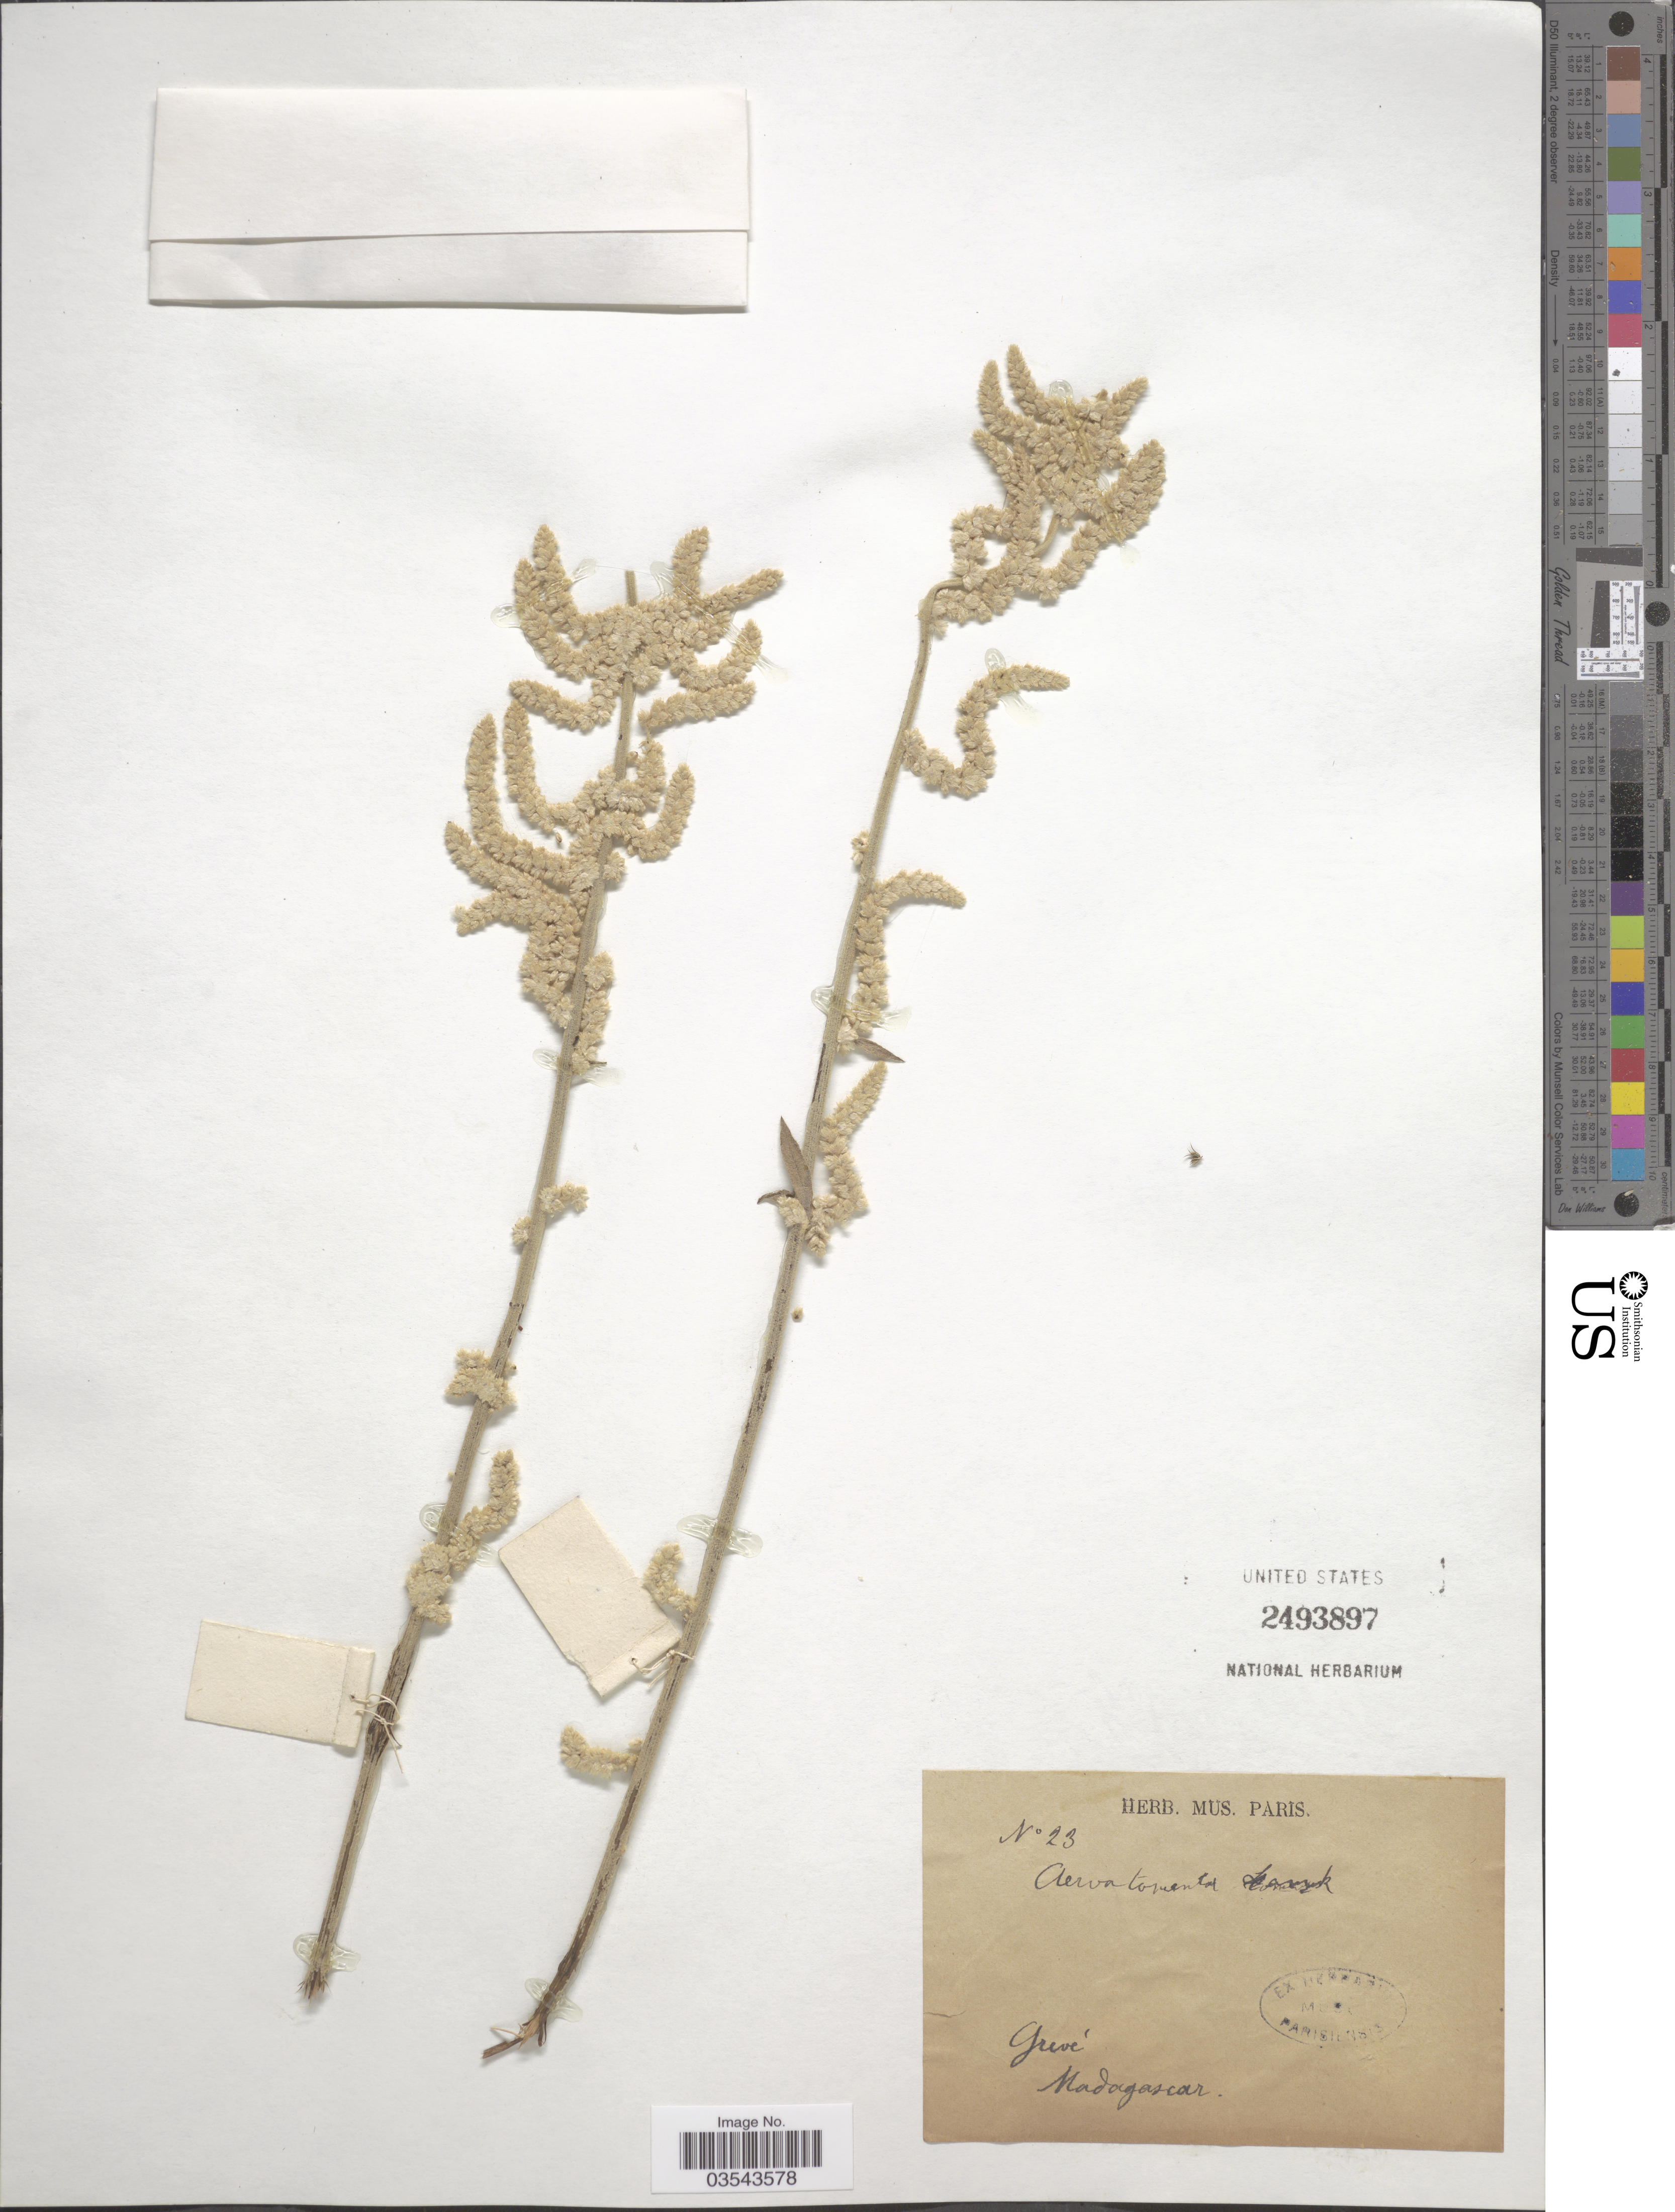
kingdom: Plantae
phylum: Tracheophyta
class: Magnoliopsida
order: Caryophyllales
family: Amaranthaceae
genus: Aerva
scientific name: Aerva tomentosa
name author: Forssk.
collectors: -. Grevé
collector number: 23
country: Madagascar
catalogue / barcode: US 2493897